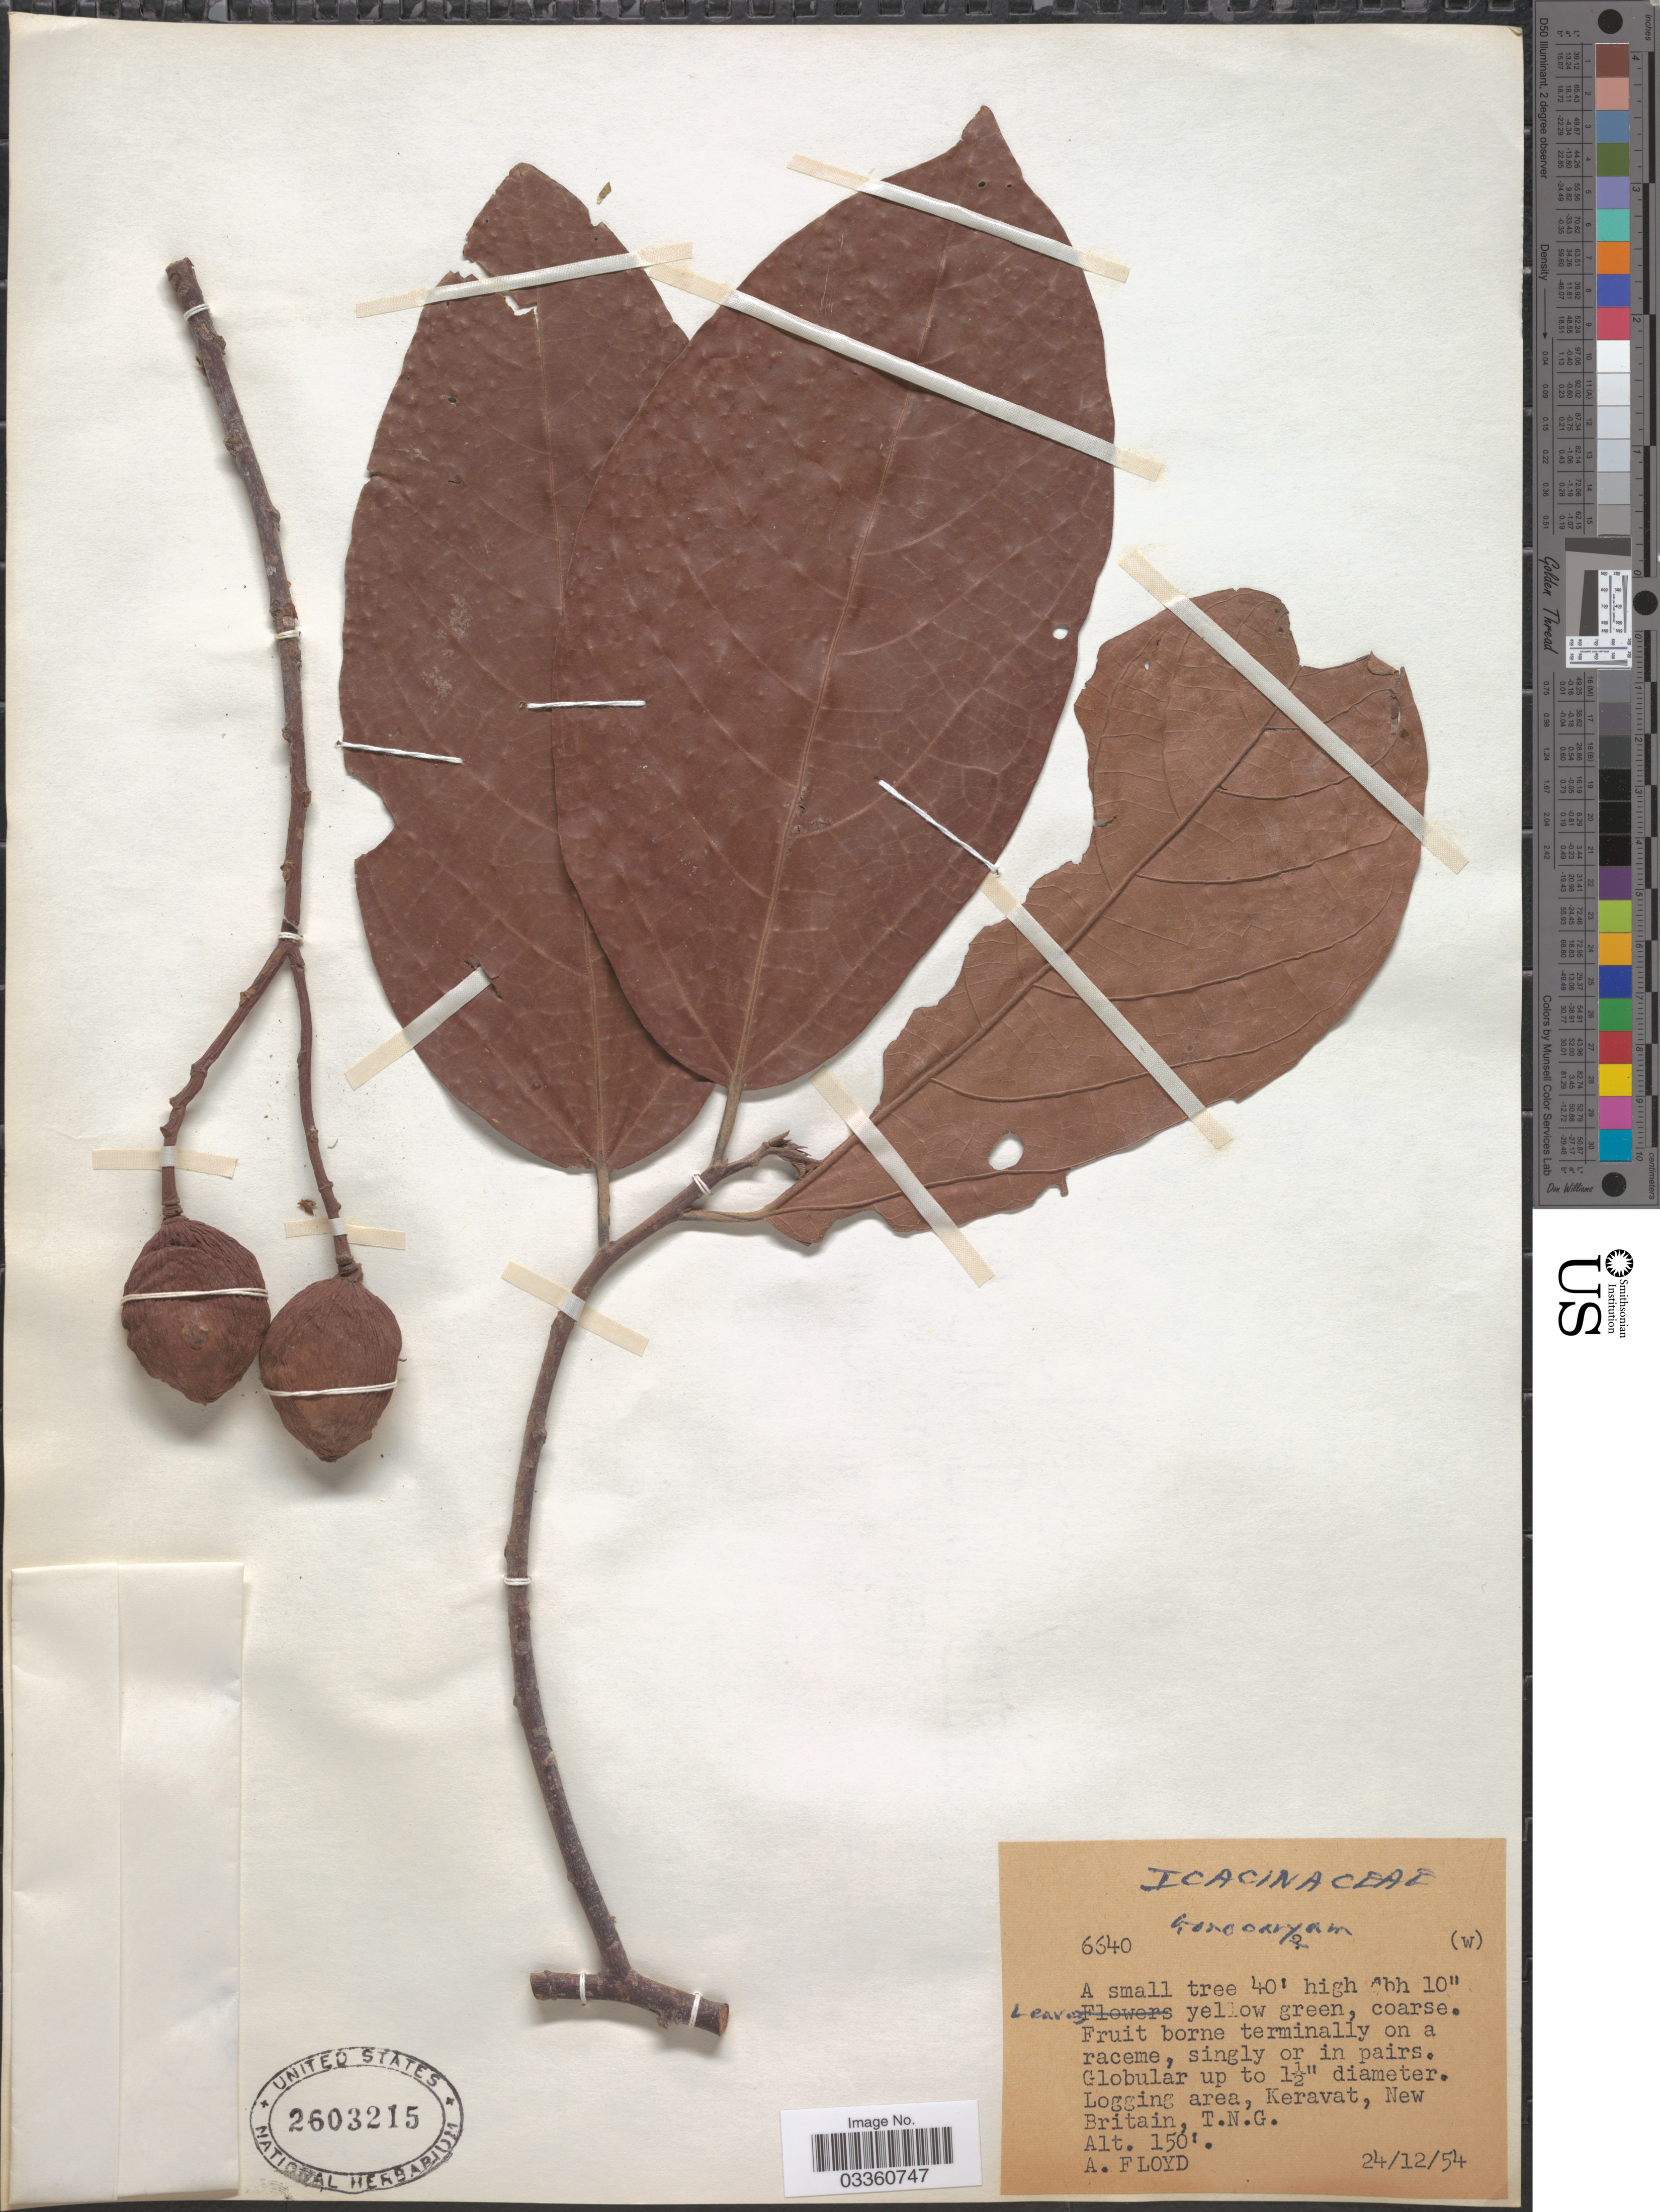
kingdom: Plantae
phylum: Tracheophyta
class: Magnoliopsida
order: Cardiopteridales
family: Cardiopteridaceae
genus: Gonocaryum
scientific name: Gonocaryum sp.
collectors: A. Floyd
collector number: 6640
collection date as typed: Transcribed d/m/y: 24/12/54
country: Papua New Guinea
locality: Logging area, Keravat, New Britain, T.N.G.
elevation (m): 46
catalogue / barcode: US 2603215